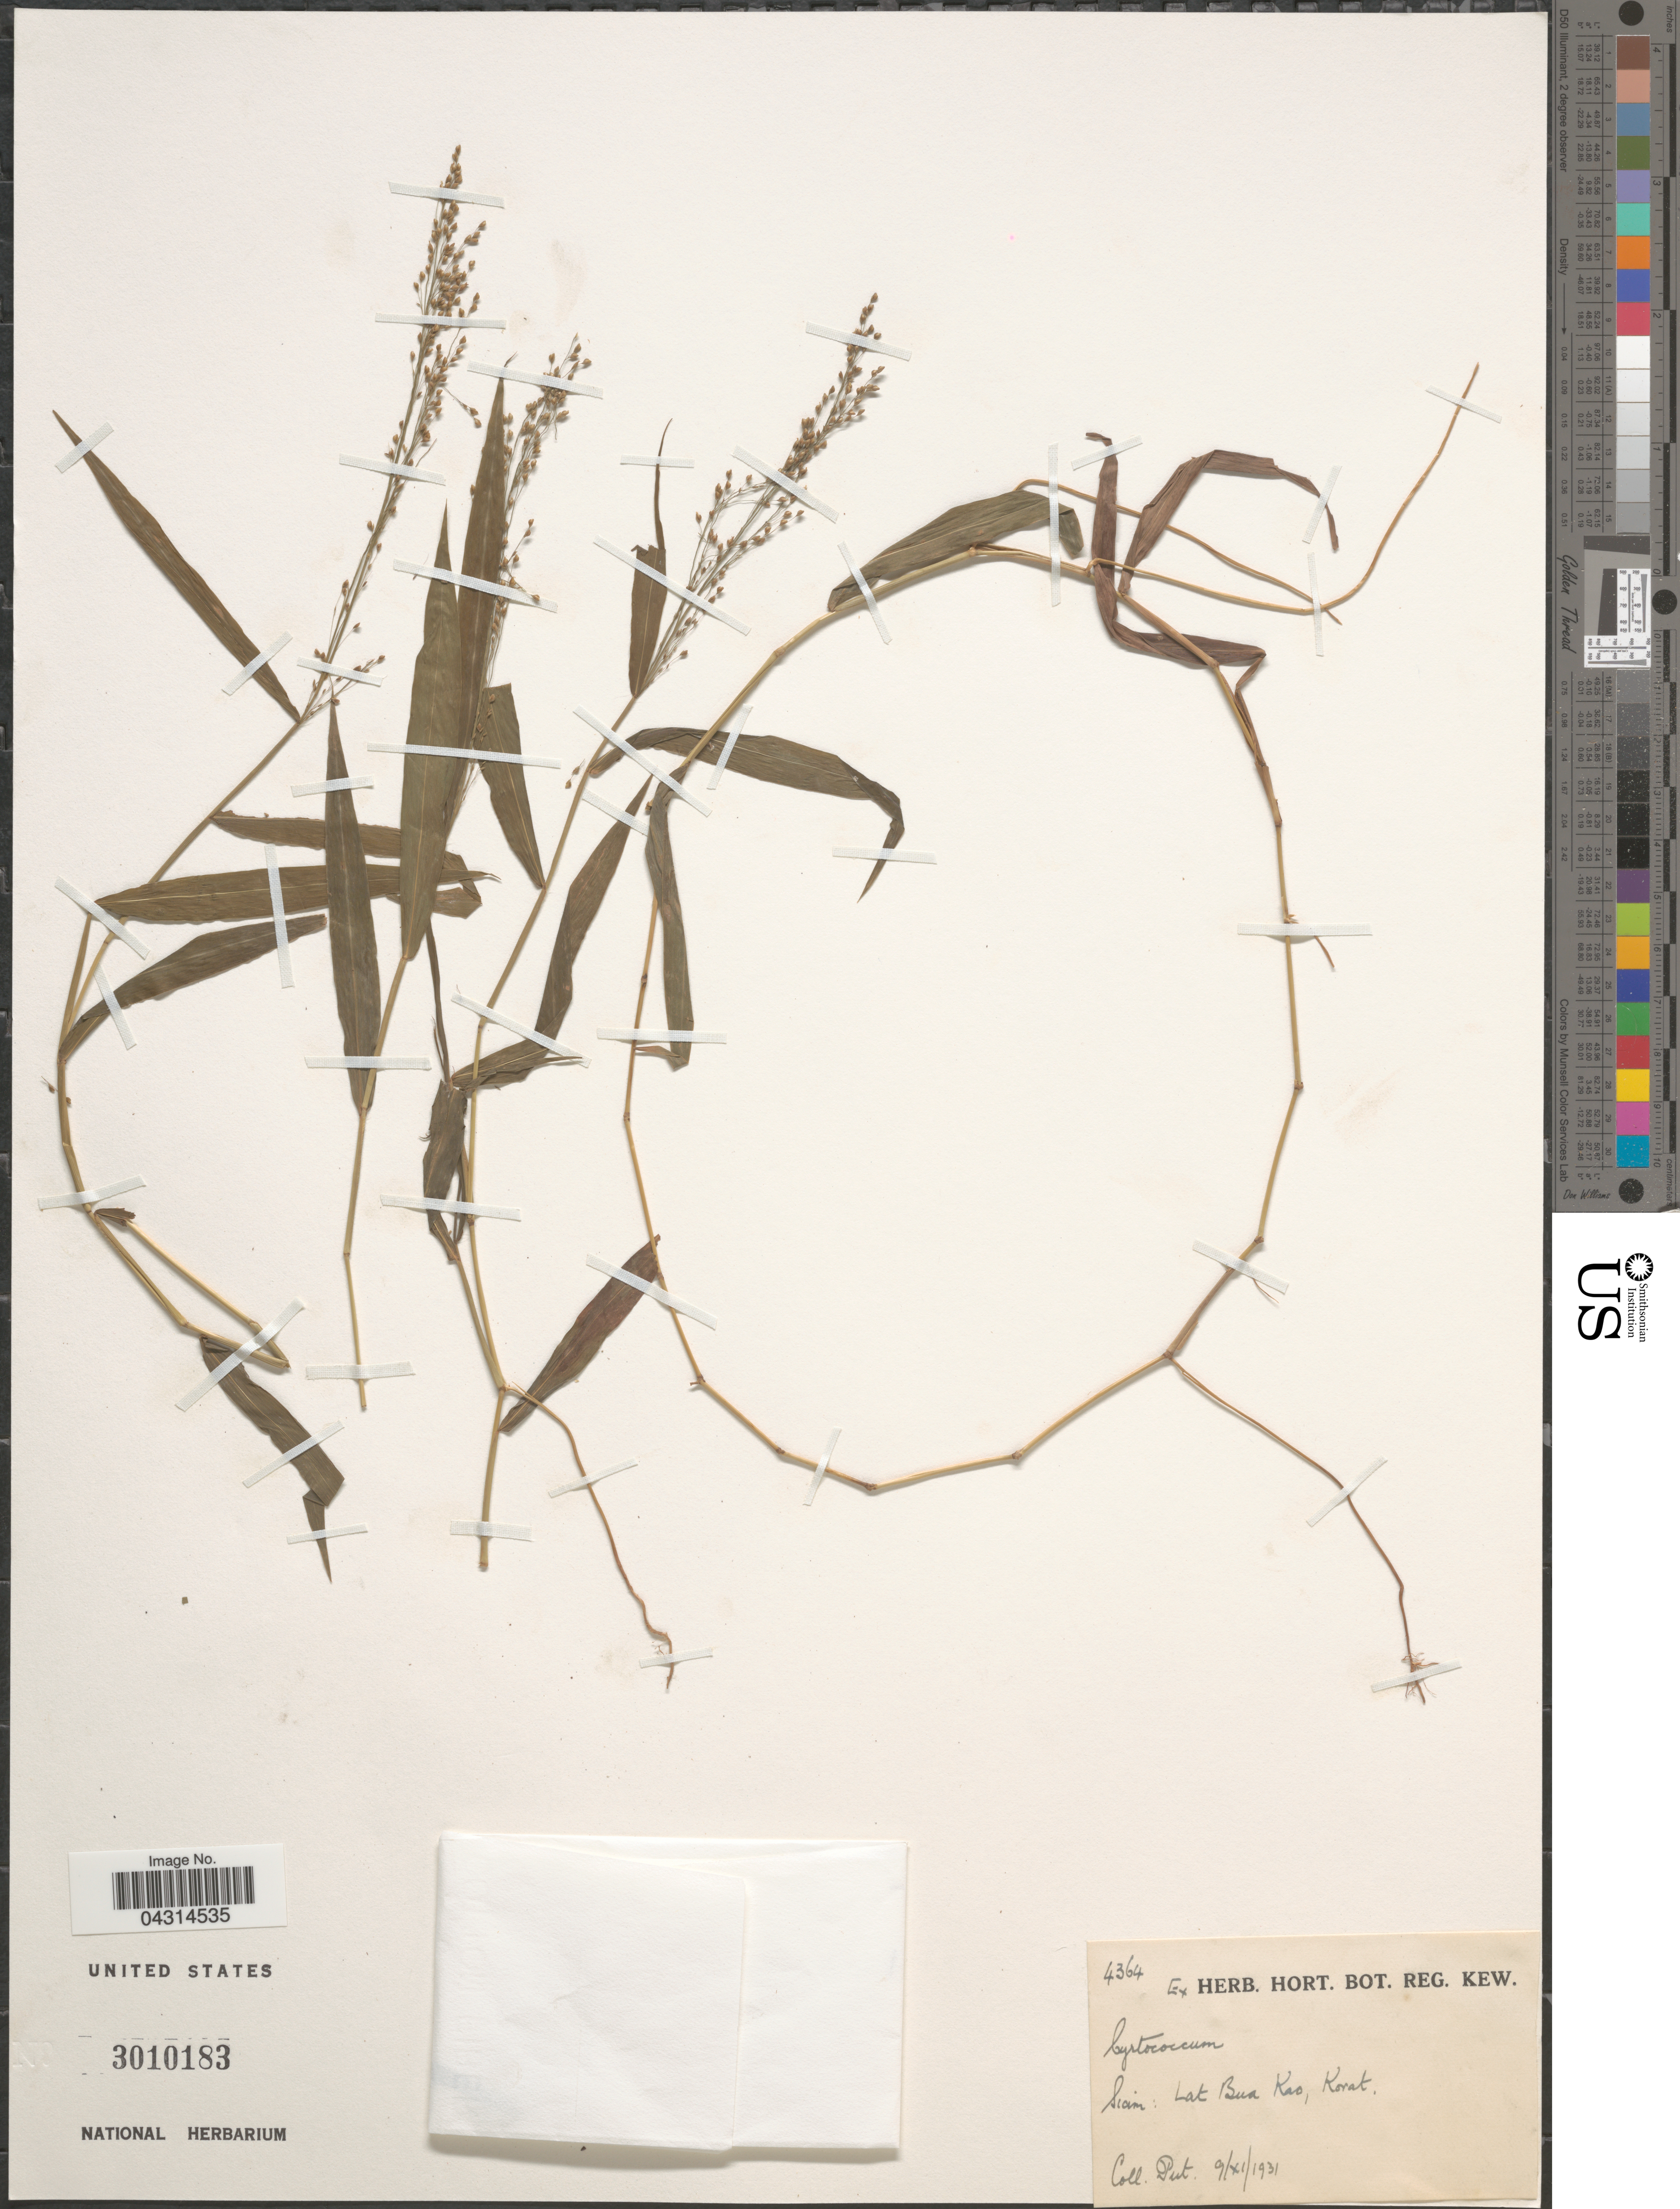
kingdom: Plantae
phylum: Tracheophyta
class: Liliopsida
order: Poales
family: Poaceae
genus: Cyrtococcum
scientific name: Cyrtococcum sp.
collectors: -. Put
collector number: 4364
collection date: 1931-11-09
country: Thailand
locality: Siam: Lat Bua Kao, Korat.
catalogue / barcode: US 3010183